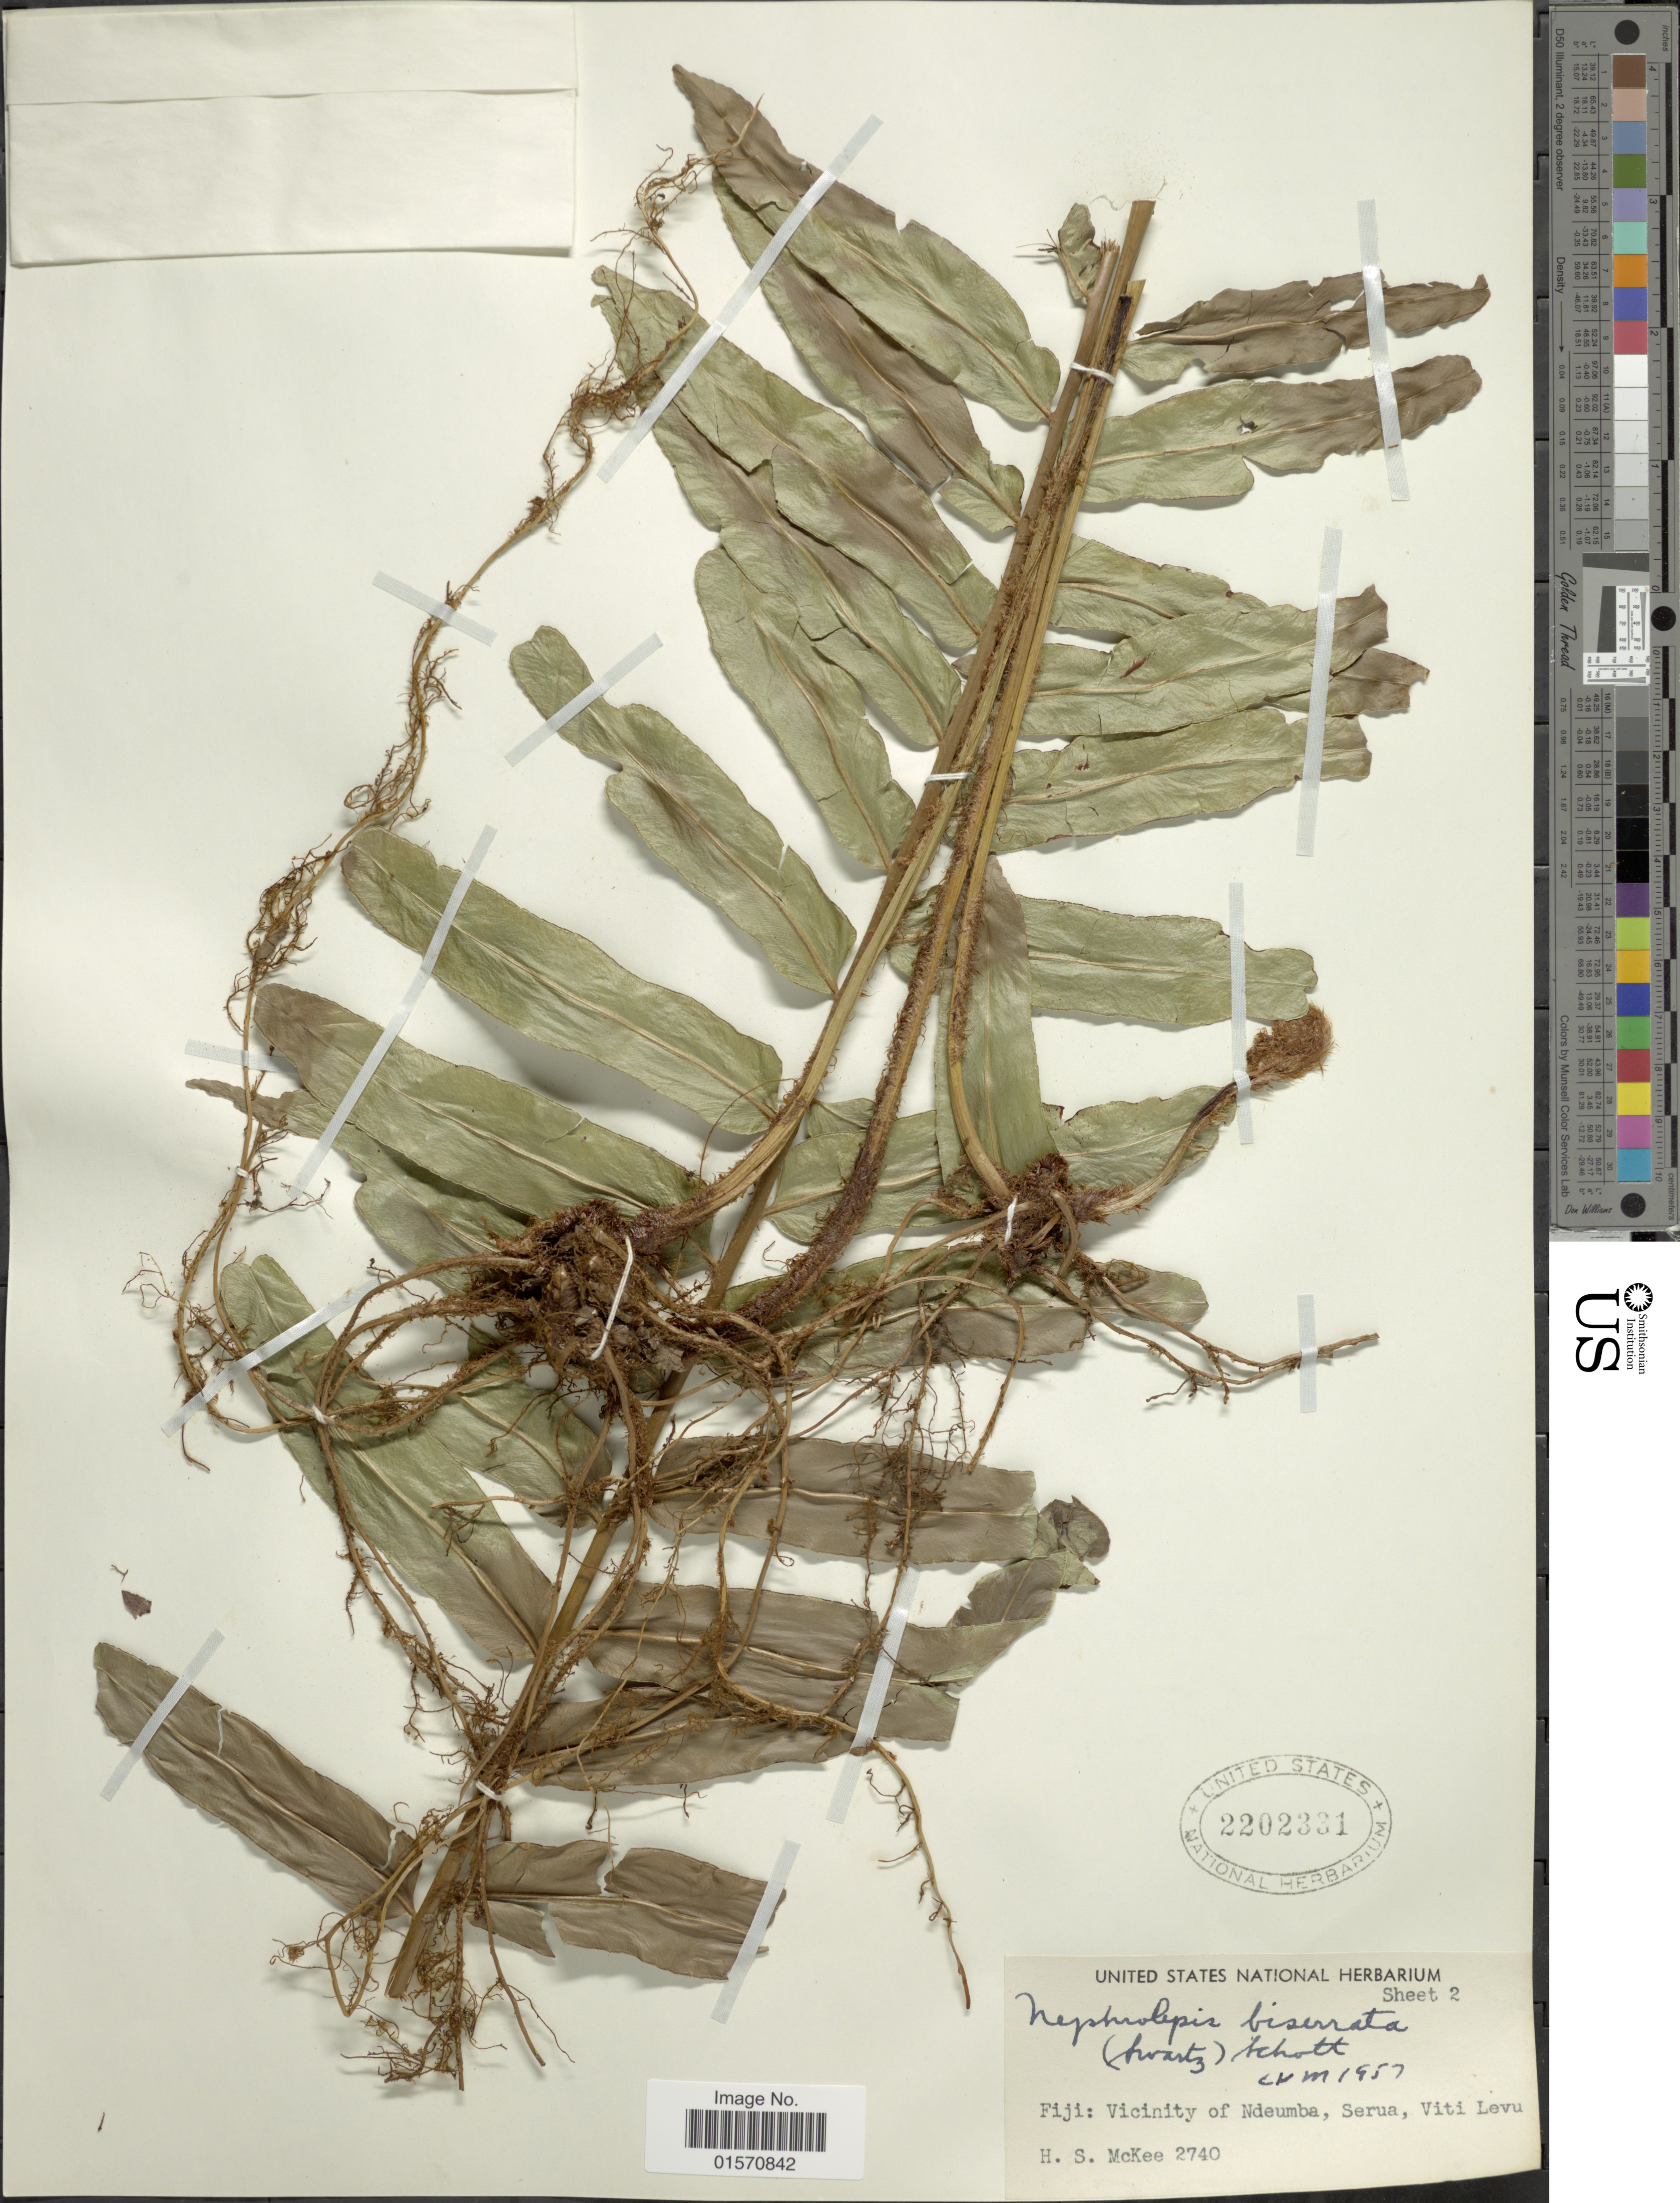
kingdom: Plantae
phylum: Tracheophyta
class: Polypodiopsida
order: Polypodiales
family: Nephrolepidaceae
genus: Nephrolepis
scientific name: Nephrolepis biserrata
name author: (Sw.) Schott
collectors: H. S. McKee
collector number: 2740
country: Fiji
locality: Vicinity of Ndeumba, Serua, Viti Levu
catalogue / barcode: US 2202331